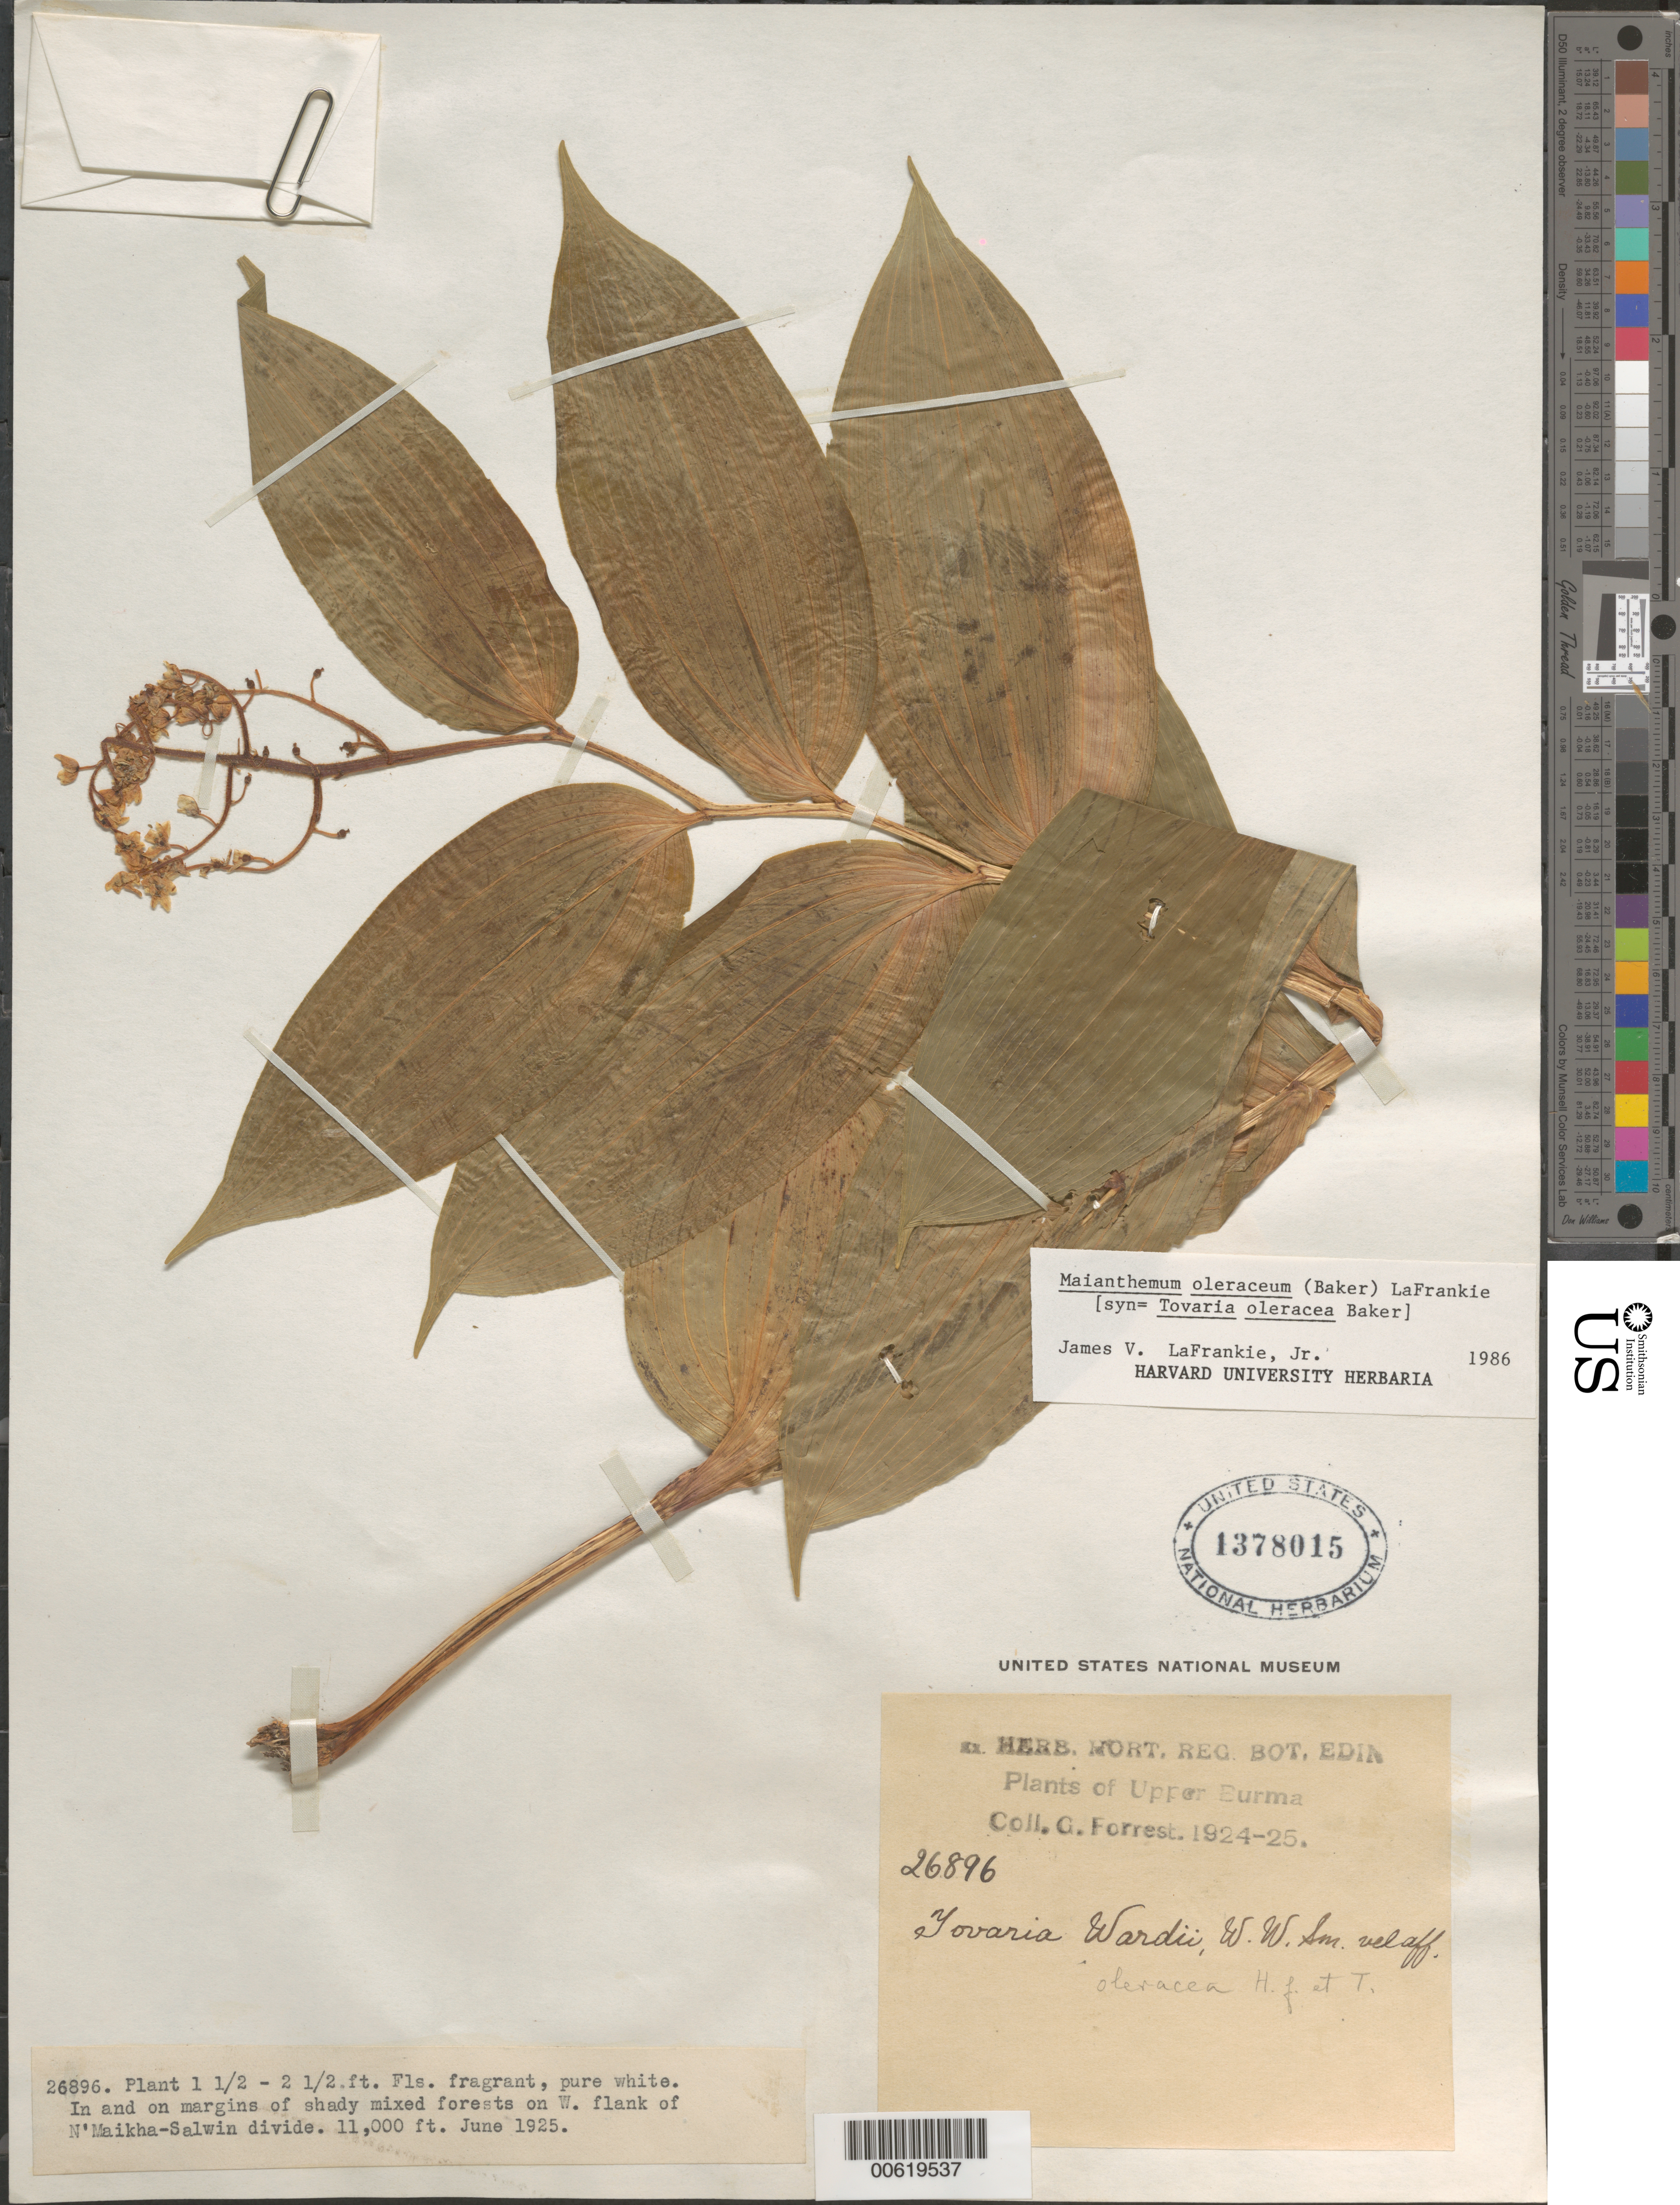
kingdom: Plantae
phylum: Tracheophyta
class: Liliopsida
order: Asparagales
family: Asparagaceae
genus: Maianthemum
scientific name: Maianthemum oleraceum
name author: (Baker) LaFrankie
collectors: G. Forrest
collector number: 26896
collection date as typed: Jun 1925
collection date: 1925-06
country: Myanmar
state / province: Kachin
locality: On W. flank of N' Maikha-Salwin divide.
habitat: In and on margins of shady mixed forests.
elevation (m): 3353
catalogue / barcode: US 1378015